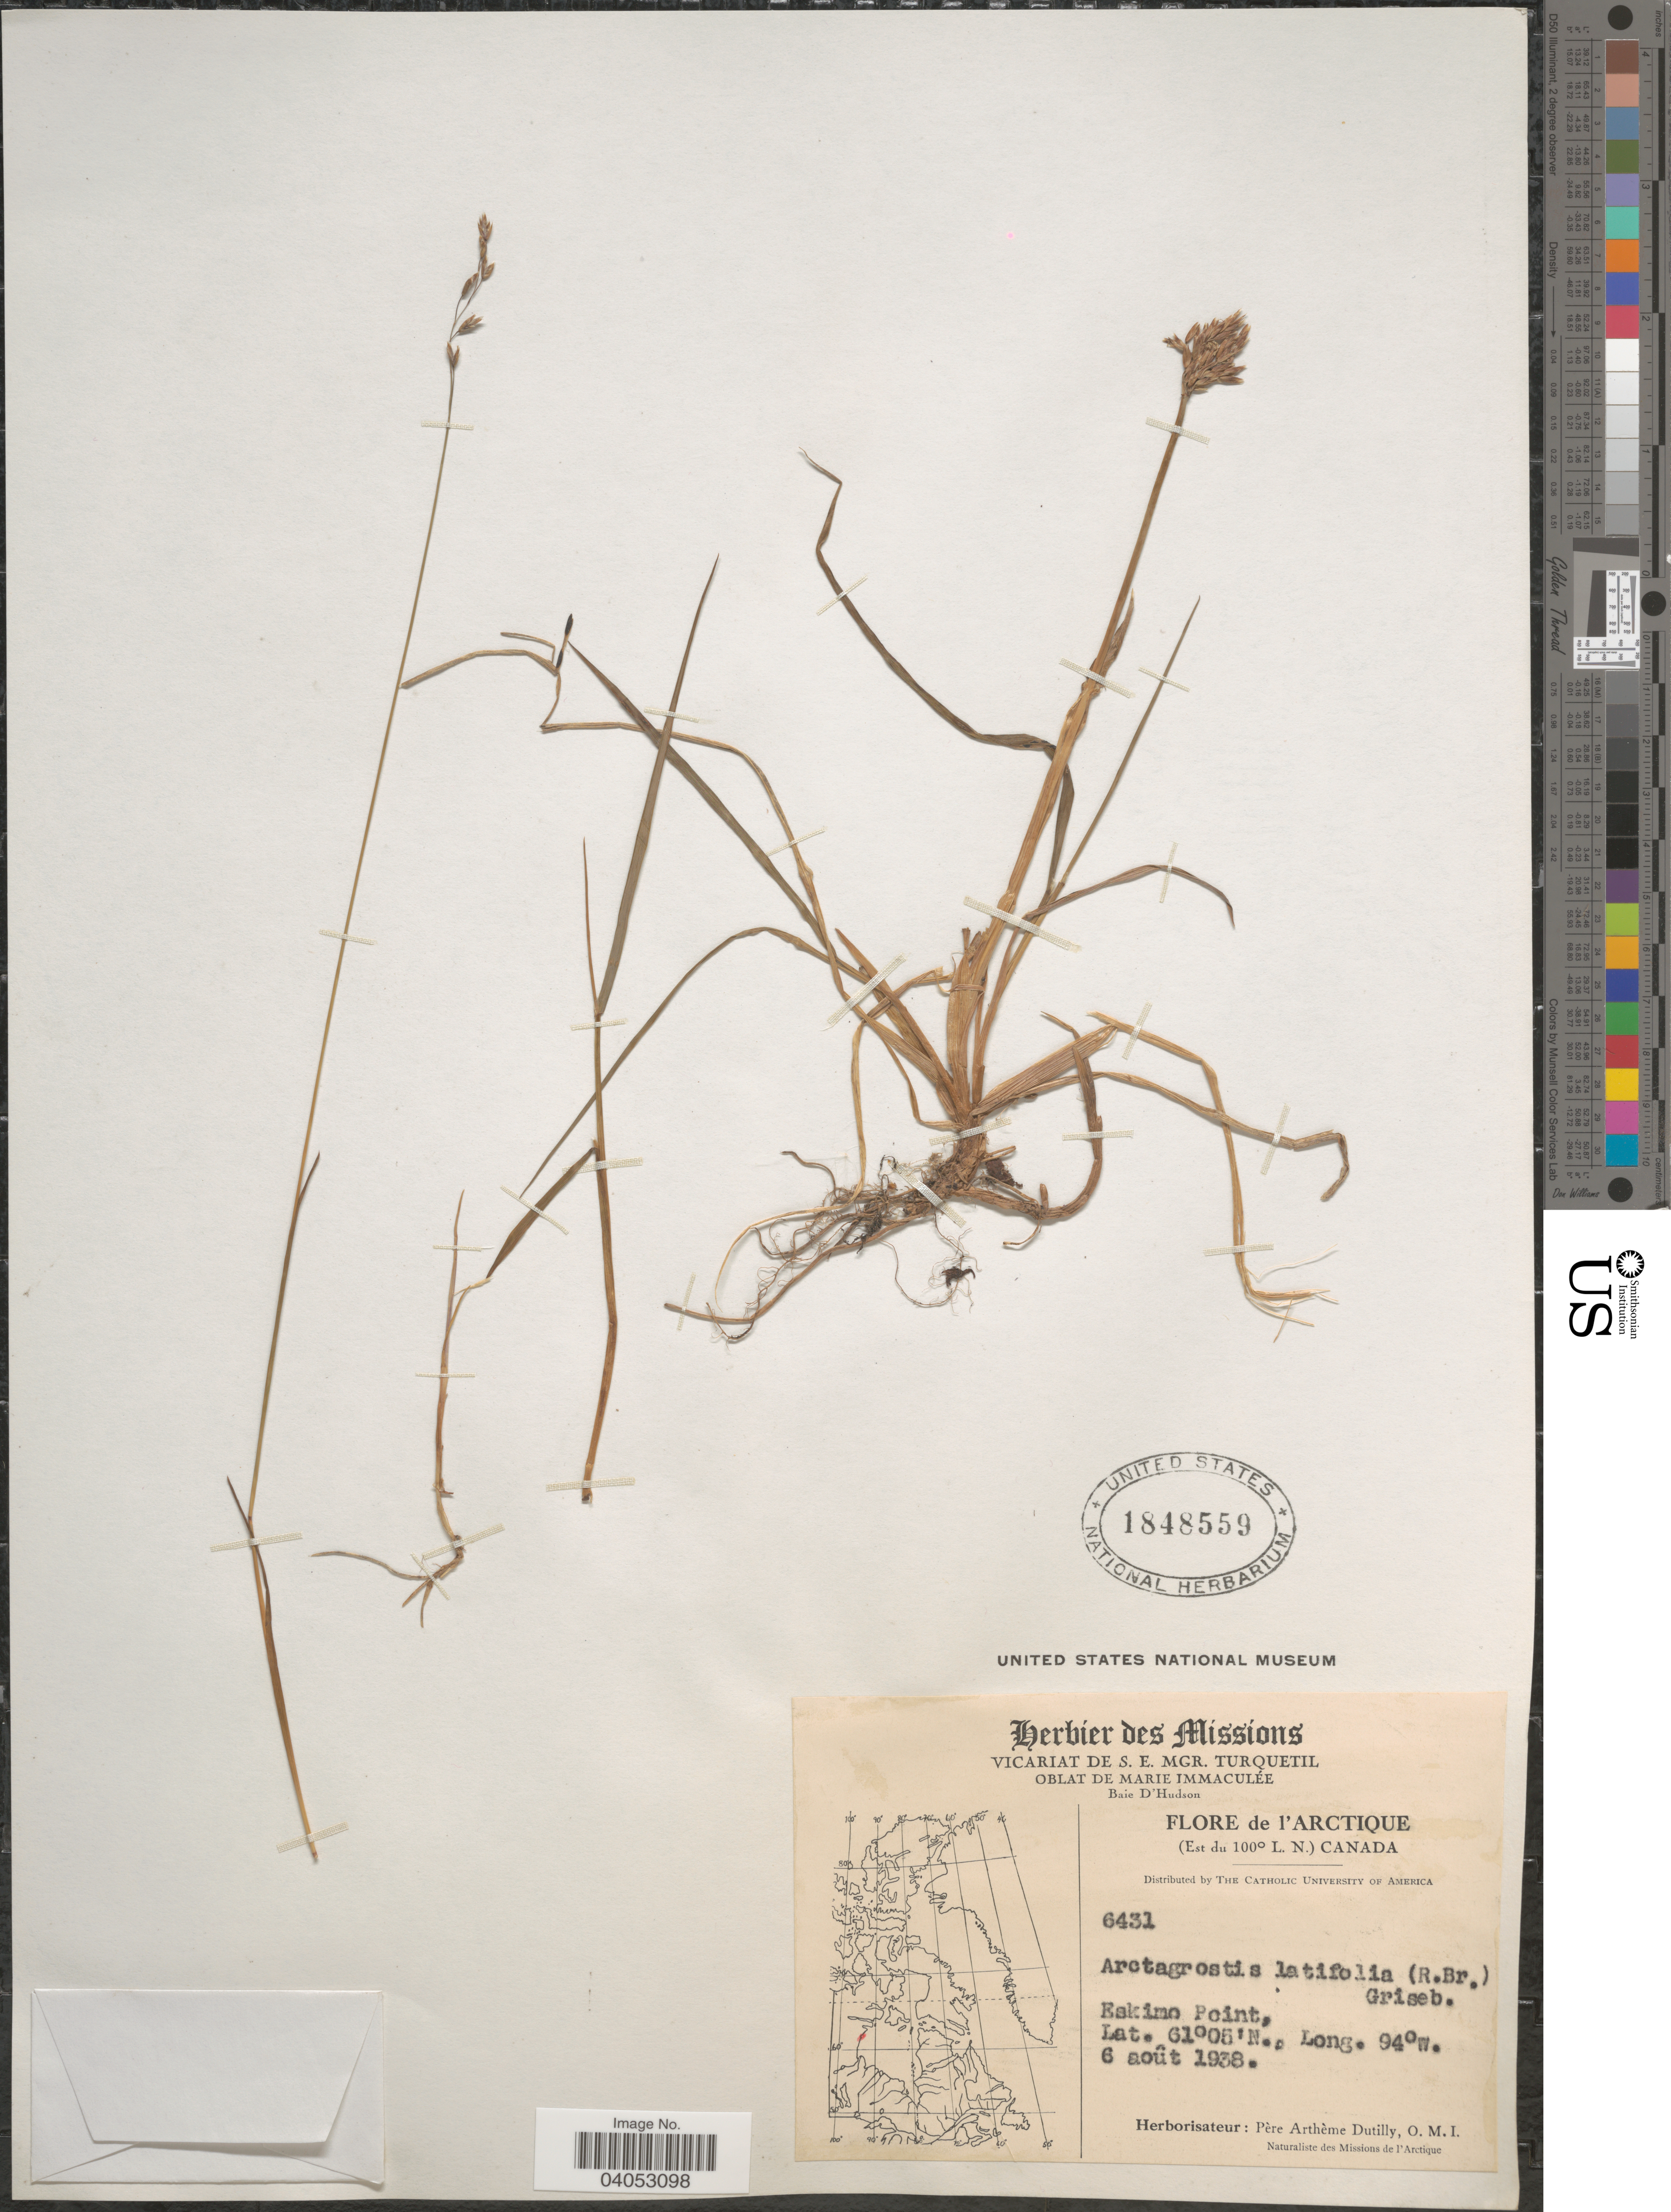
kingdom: Plantae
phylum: Tracheophyta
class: Liliopsida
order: Poales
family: Poaceae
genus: Arctagrostis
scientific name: Arctagrostis latifolia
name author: (R. Br.) Griseb.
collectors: P. Dutilly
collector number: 6431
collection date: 1938-08-06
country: Canada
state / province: Nunavut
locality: L'Arctique. (Est du 100º L. N.). Eskimo Point.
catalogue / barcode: US 1848559